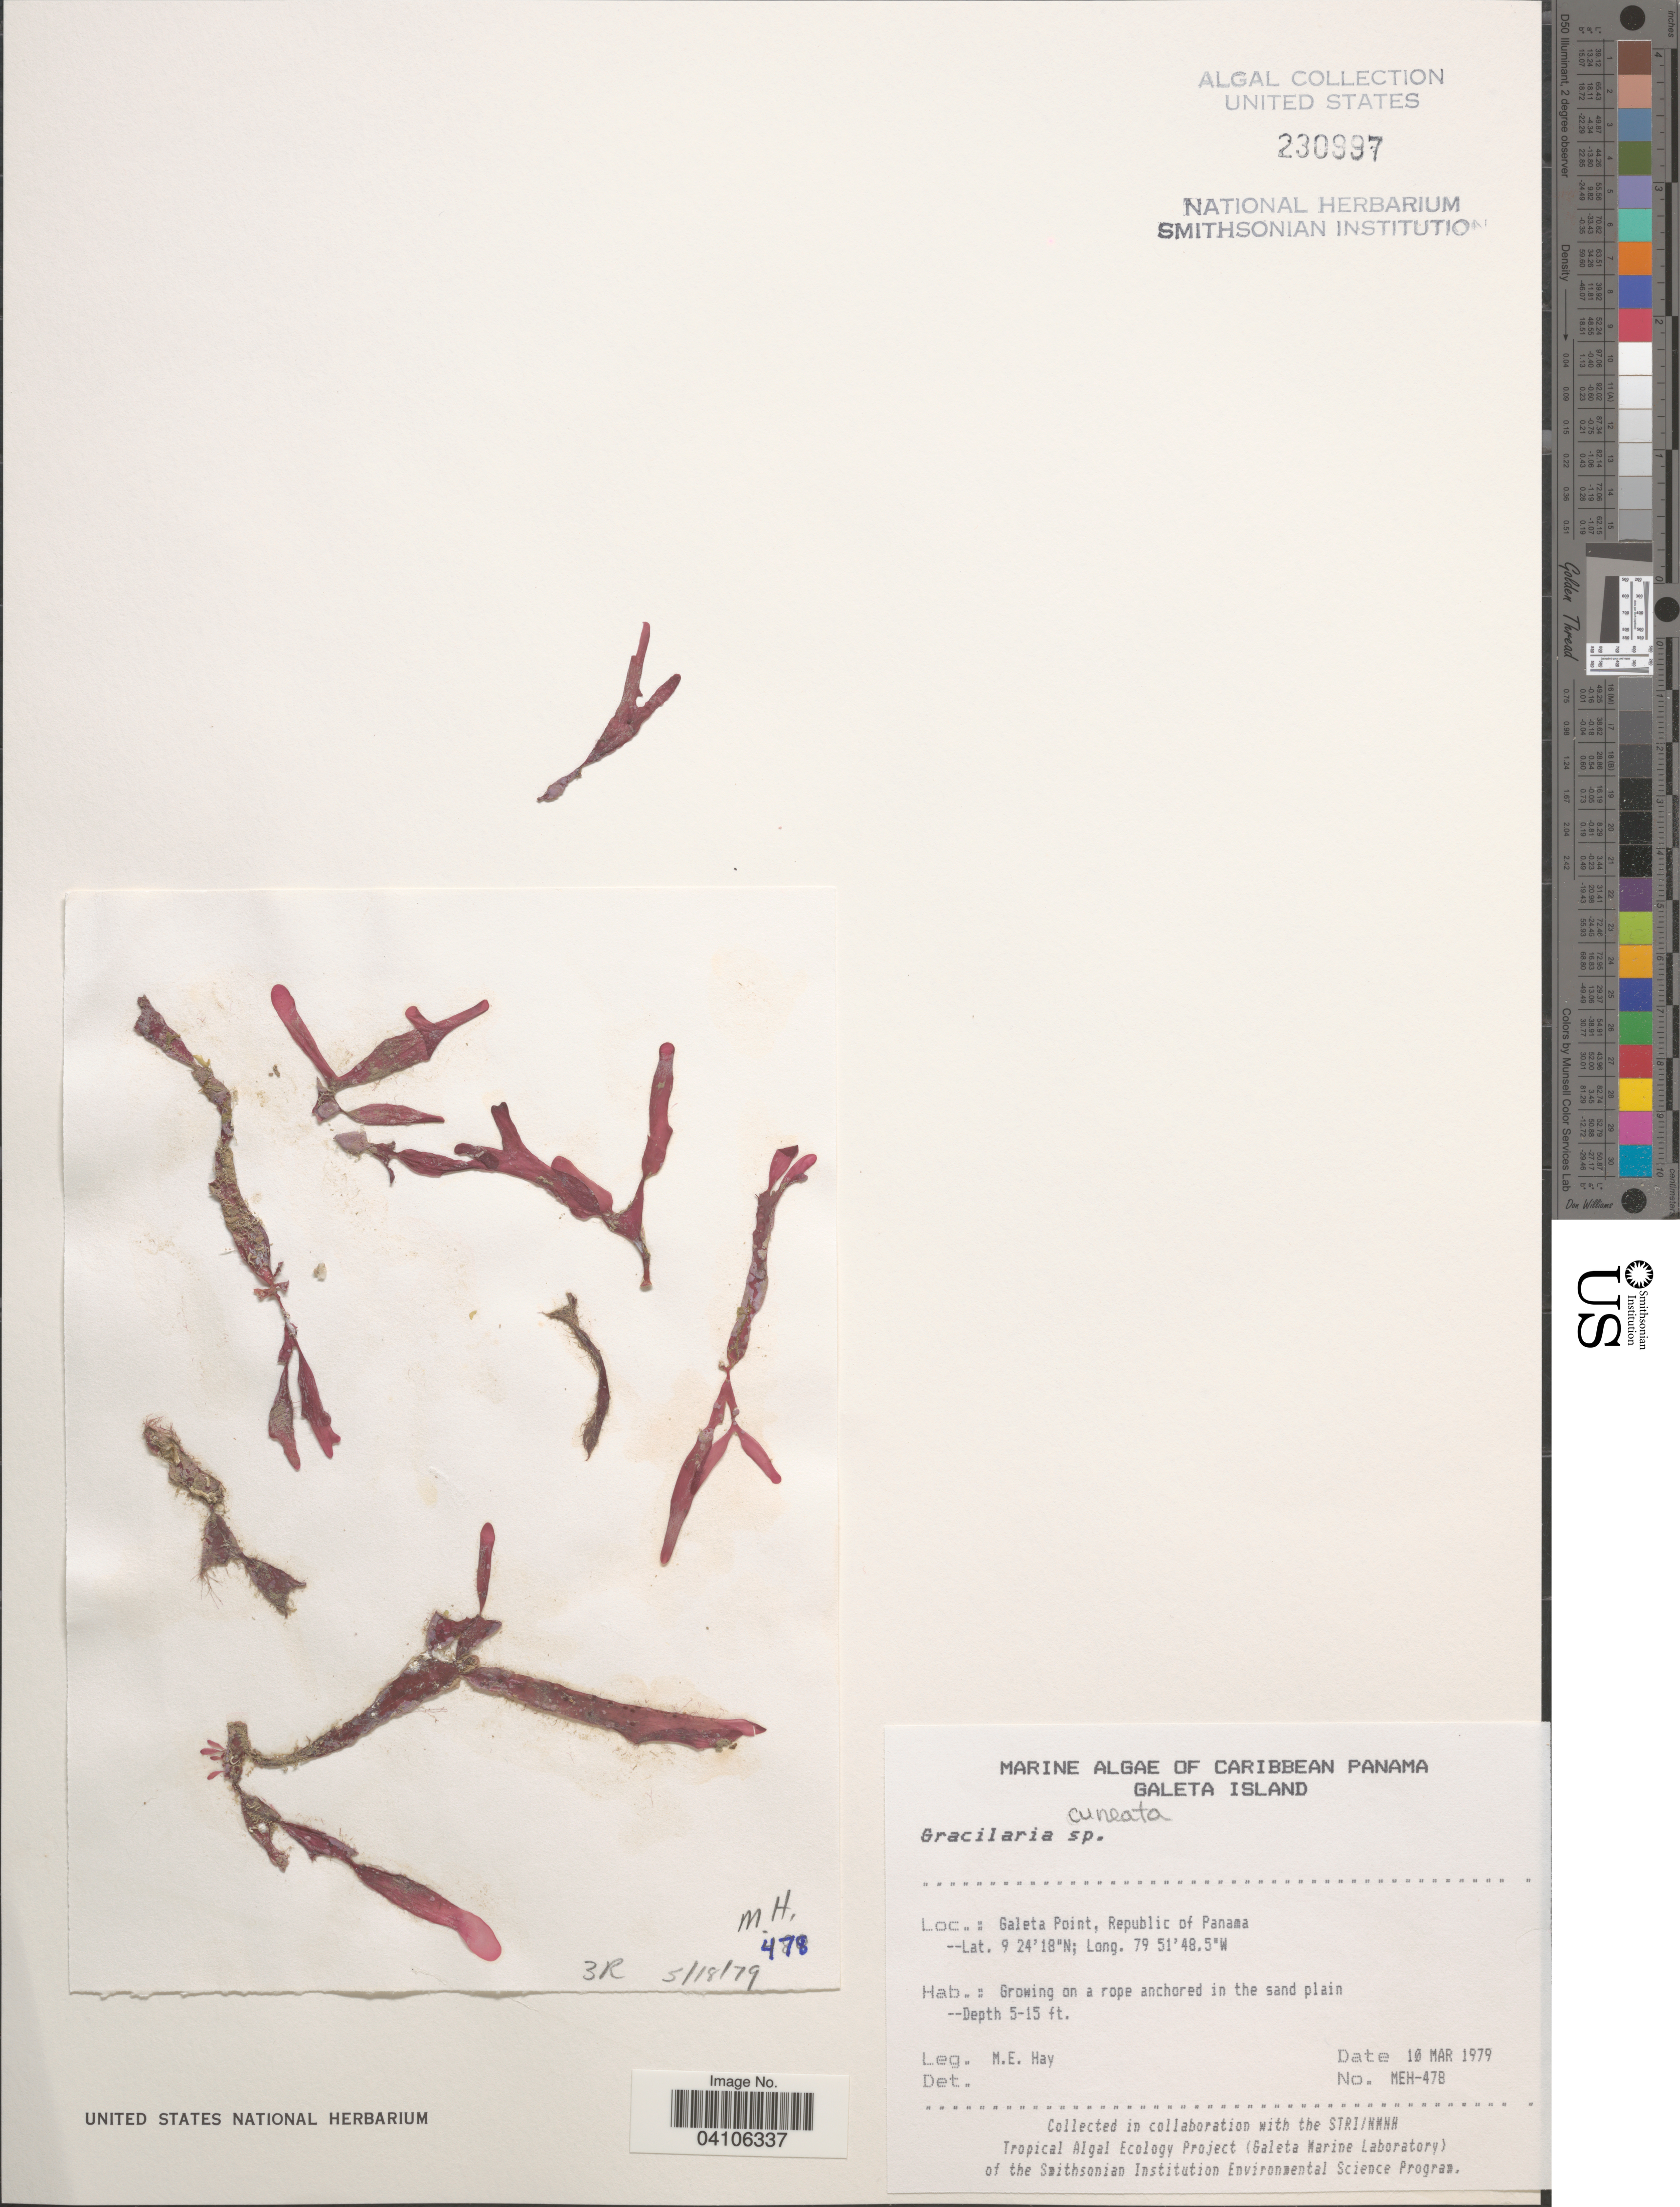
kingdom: Plantae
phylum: Rhodophyta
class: Florideophyceae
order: Gracilariales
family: Gracilariaceae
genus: Gracilaria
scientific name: Gracilaria cuneata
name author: Aresch.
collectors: M. E. Hay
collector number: MEH-478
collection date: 1979-03-10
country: Panama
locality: Caribbean Panama. Galeta Point, Republic of Panama.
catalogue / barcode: US 230997